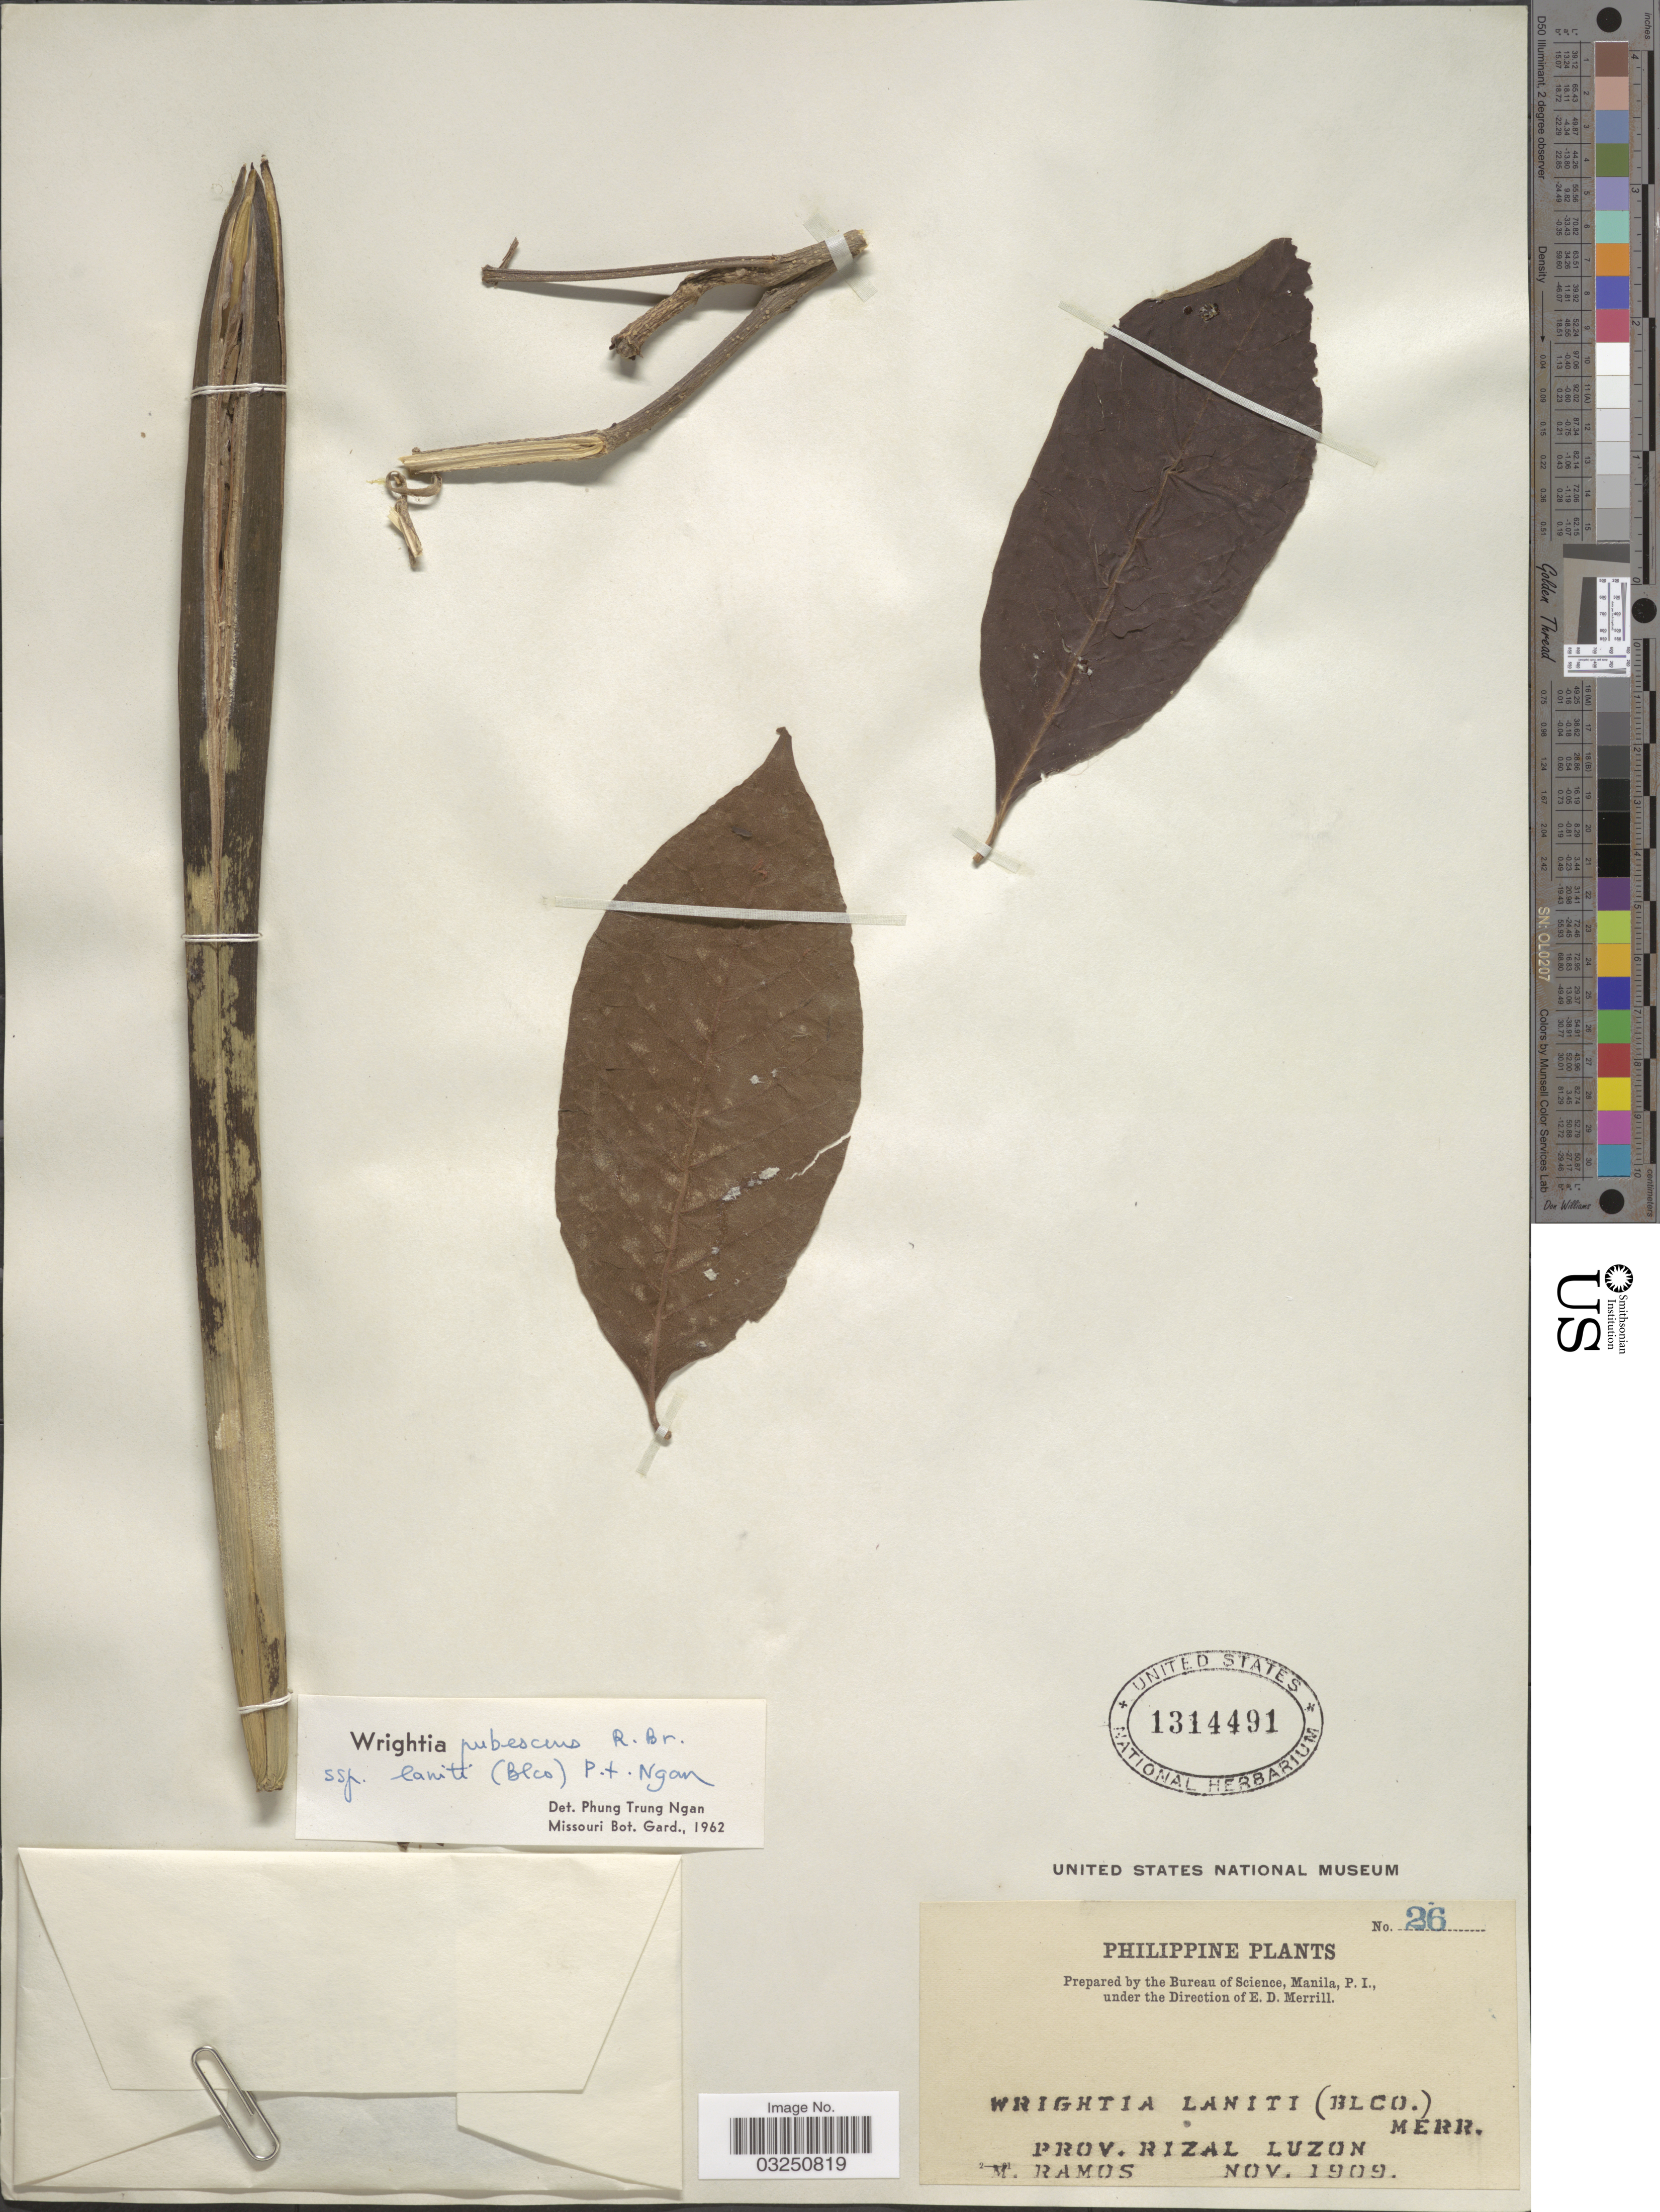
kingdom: Plantae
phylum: Tracheophyta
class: Magnoliopsida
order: Gentianales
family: Apocynaceae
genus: Wrightia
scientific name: Wrightia pubescens subsp. laniti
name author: (M. Blanco) Ngan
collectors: M. Ramos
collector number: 26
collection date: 1909-11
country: Philippines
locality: Prov. Rizal Luzon.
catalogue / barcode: US 1314491